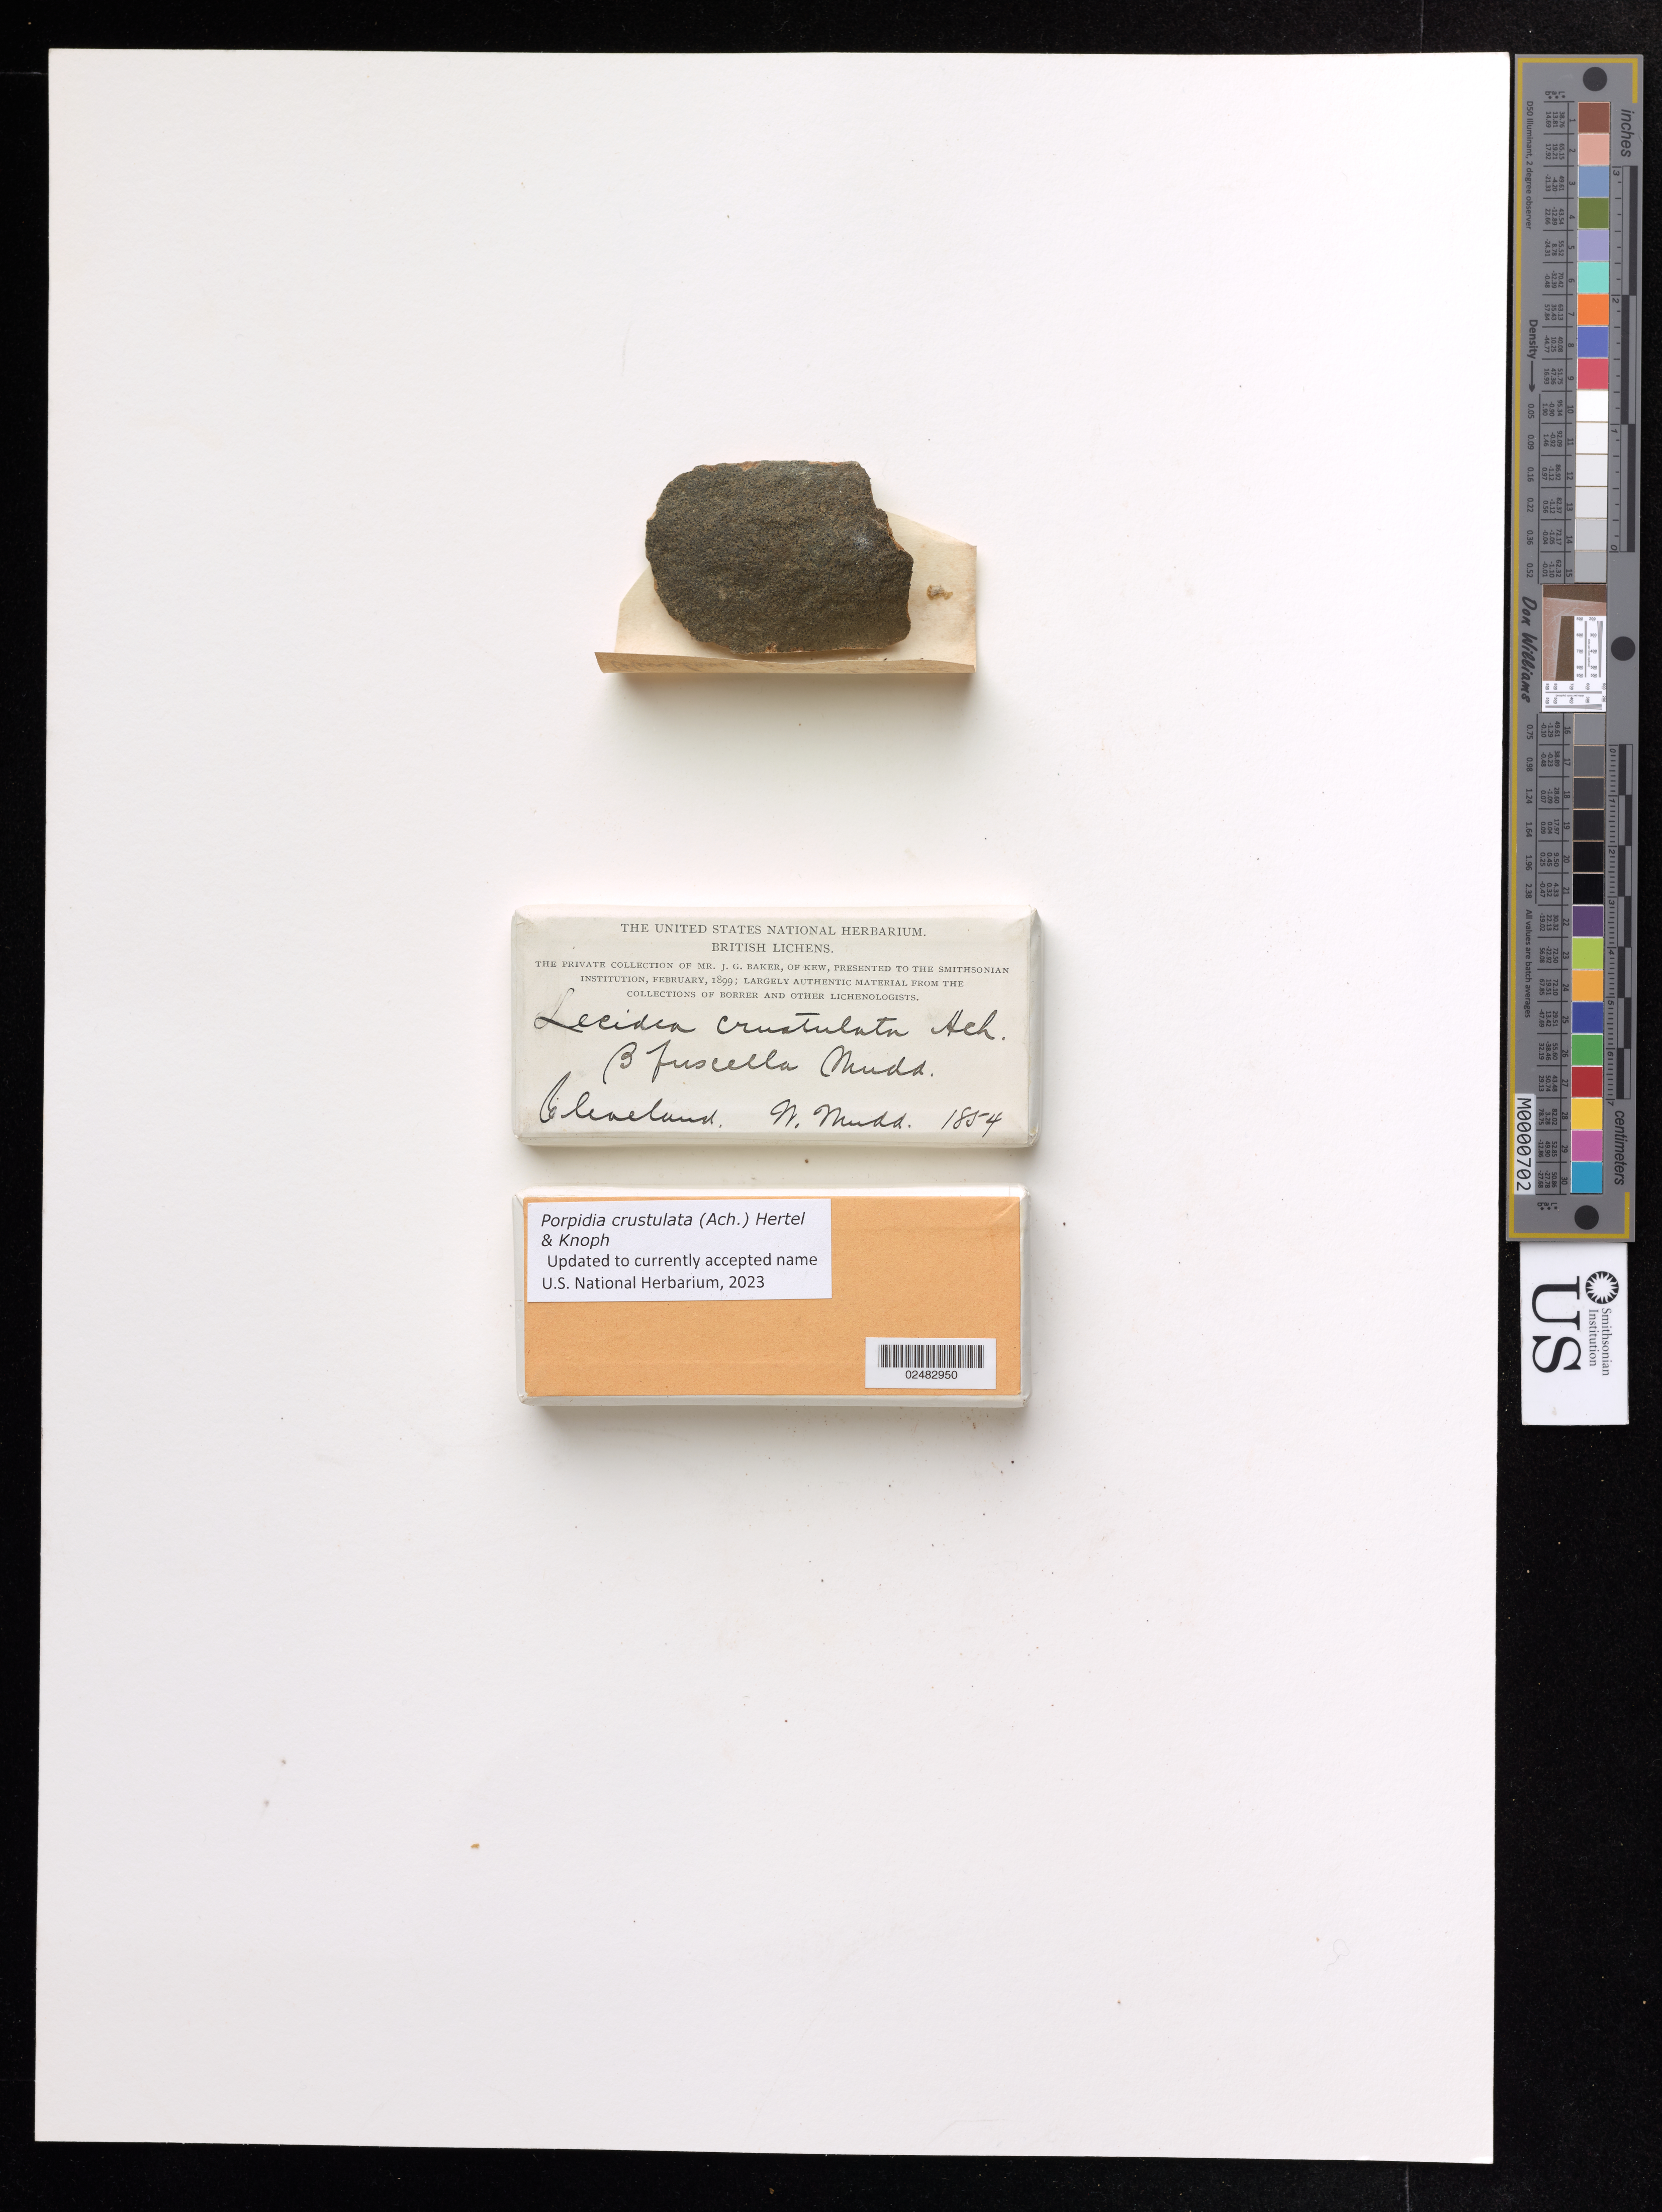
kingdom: Fungi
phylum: Ascomycota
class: Lecanoromycetes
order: Lecideales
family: Lecideaceae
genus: Porpidia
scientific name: Porpidia crustulata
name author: (Ach.) Hertel & Knoph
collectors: W. Mudd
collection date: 1854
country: United Kingdom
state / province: England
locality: British. Cleveland.